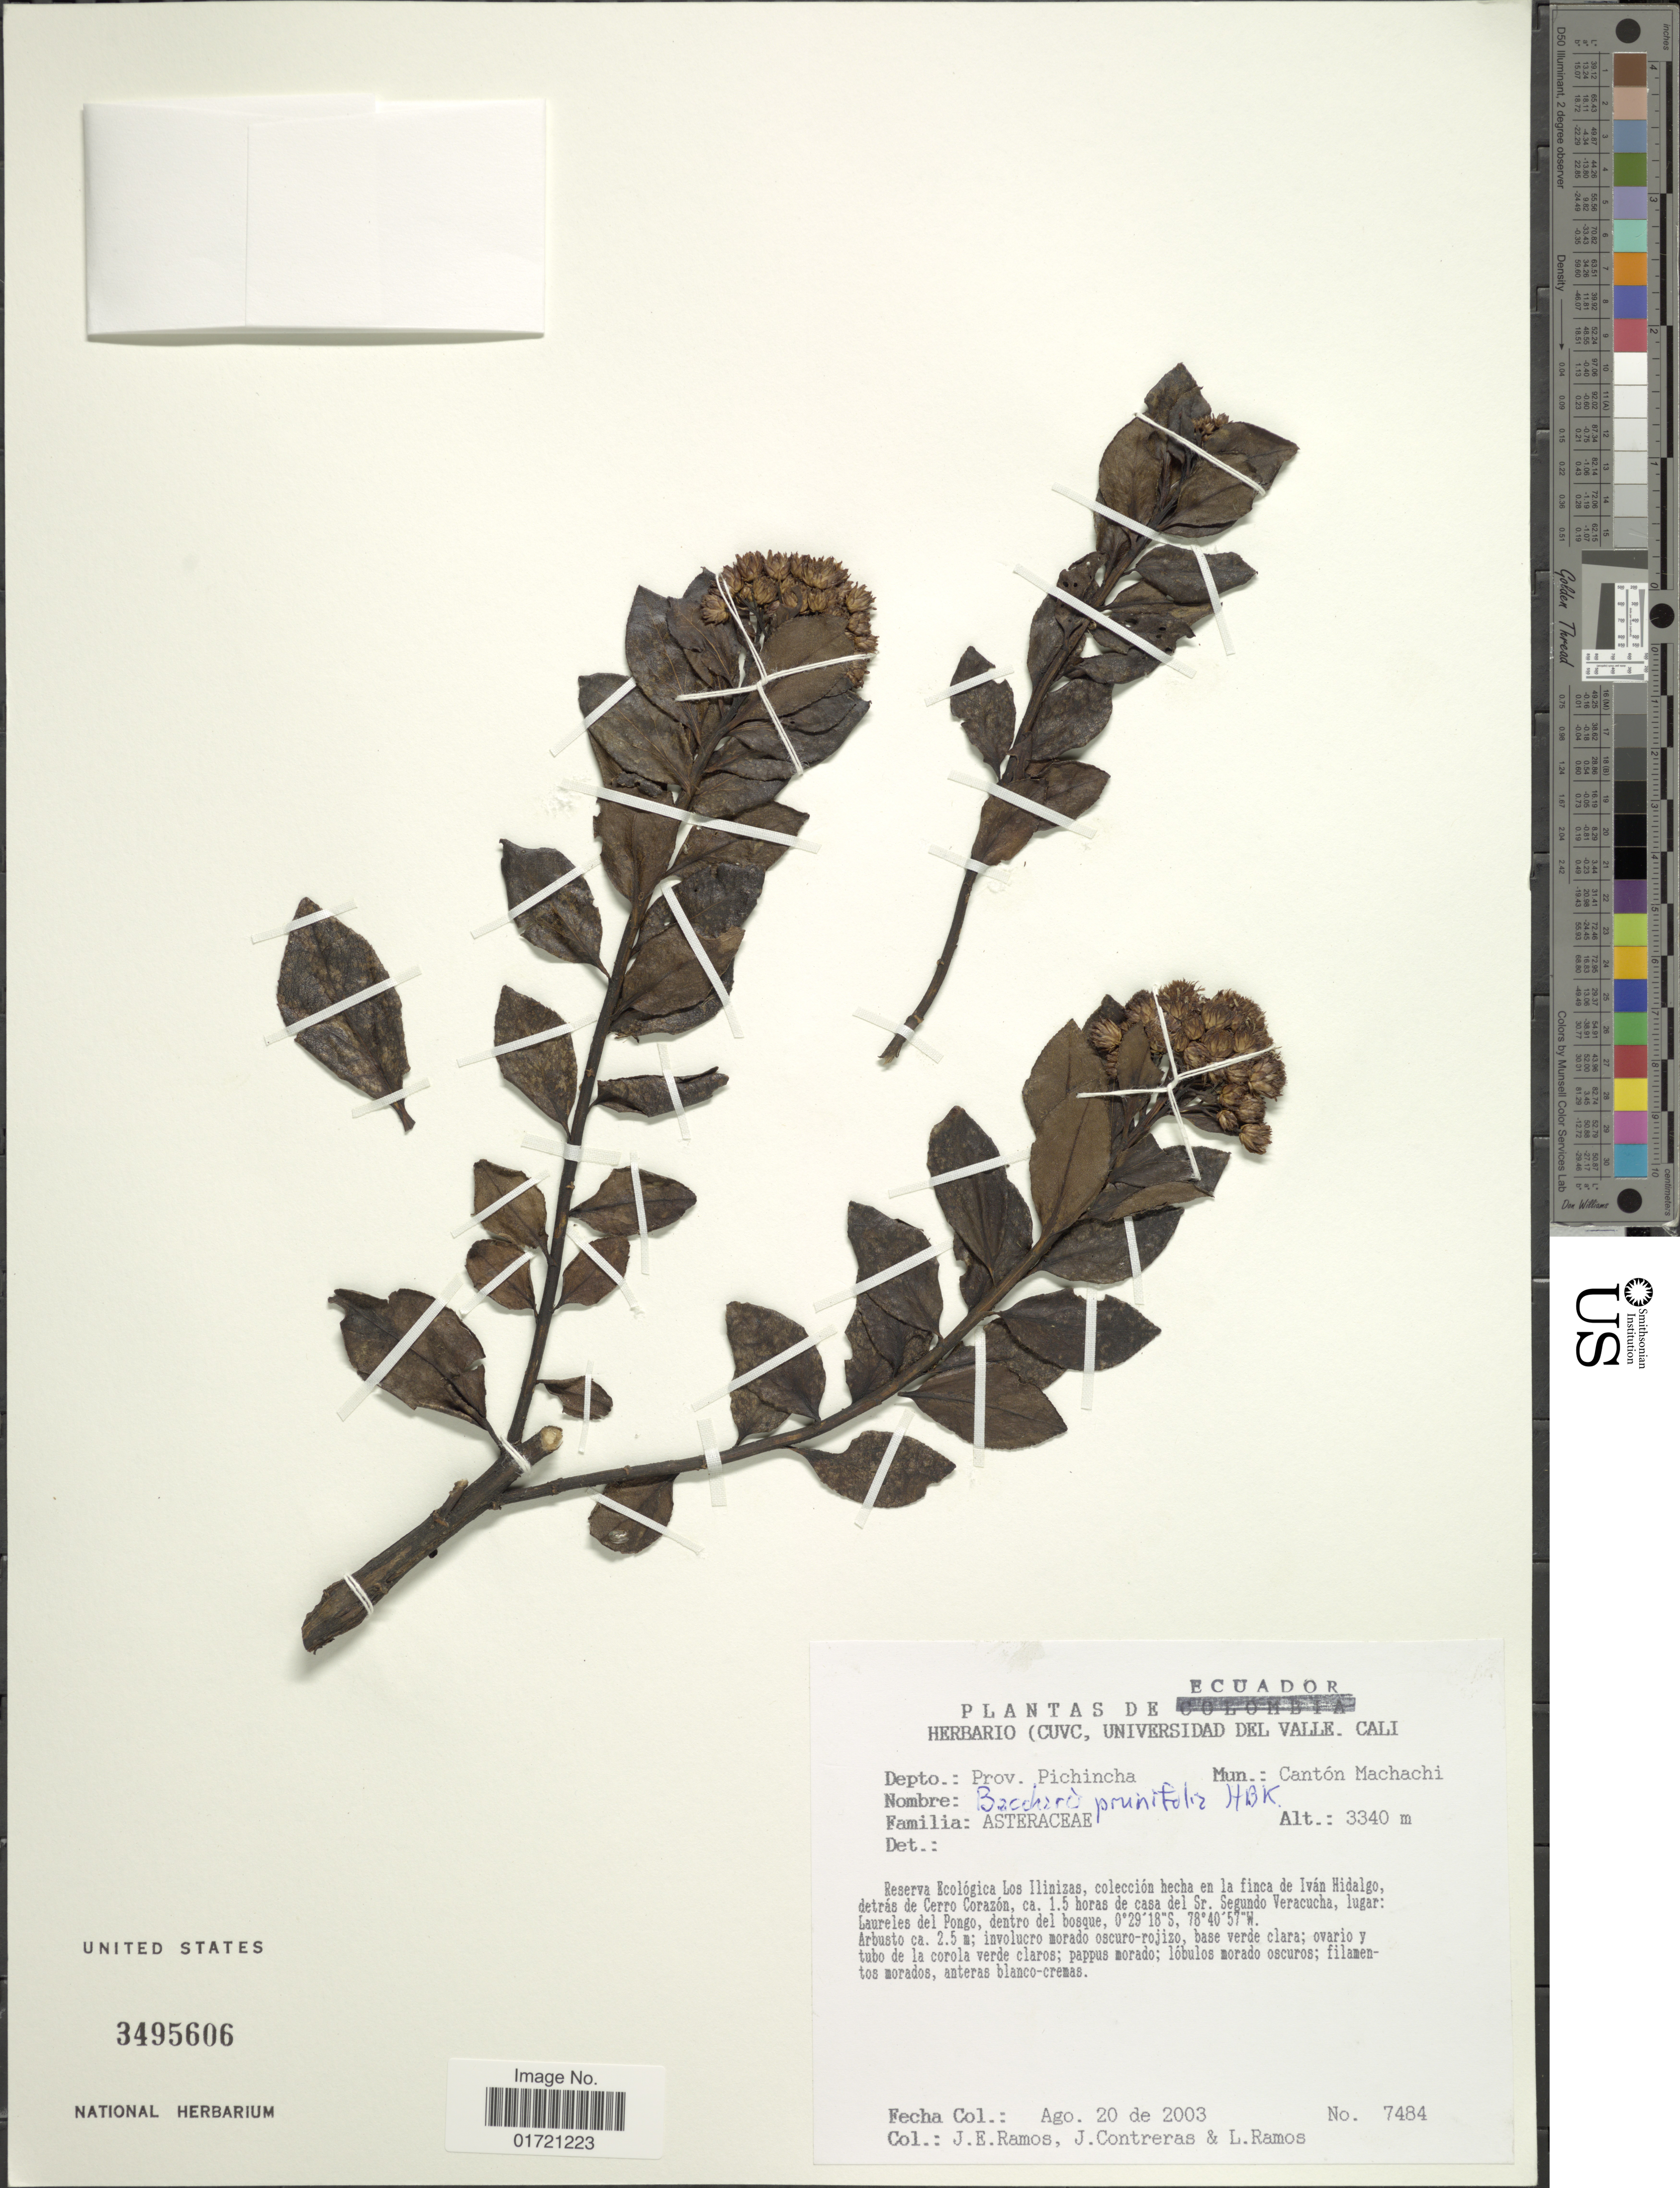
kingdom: Plantae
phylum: Tracheophyta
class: Magnoliopsida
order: Asterales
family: Asteraceae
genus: Baccharis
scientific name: Baccharis prunifolia var. subprunifolia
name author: Cuatrec.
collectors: J. E. Ramos, J. Contreras & L. Ramos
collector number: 7484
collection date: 2003-08-20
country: Ecuador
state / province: Pichincha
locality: Depto.: Prov. Pichincha. Mun.: Cantón Machachi. Reserva Ecológica Los Ilinizas, colección hecha en la finca de Iván Hidalgo, detrás de Cerro Corazón, ca. 1.5 horas de casa del Sr. Segundo Veracucha, lugar: Laureles del Pongo, dentro del bosque.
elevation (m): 3340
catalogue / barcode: US 3495606